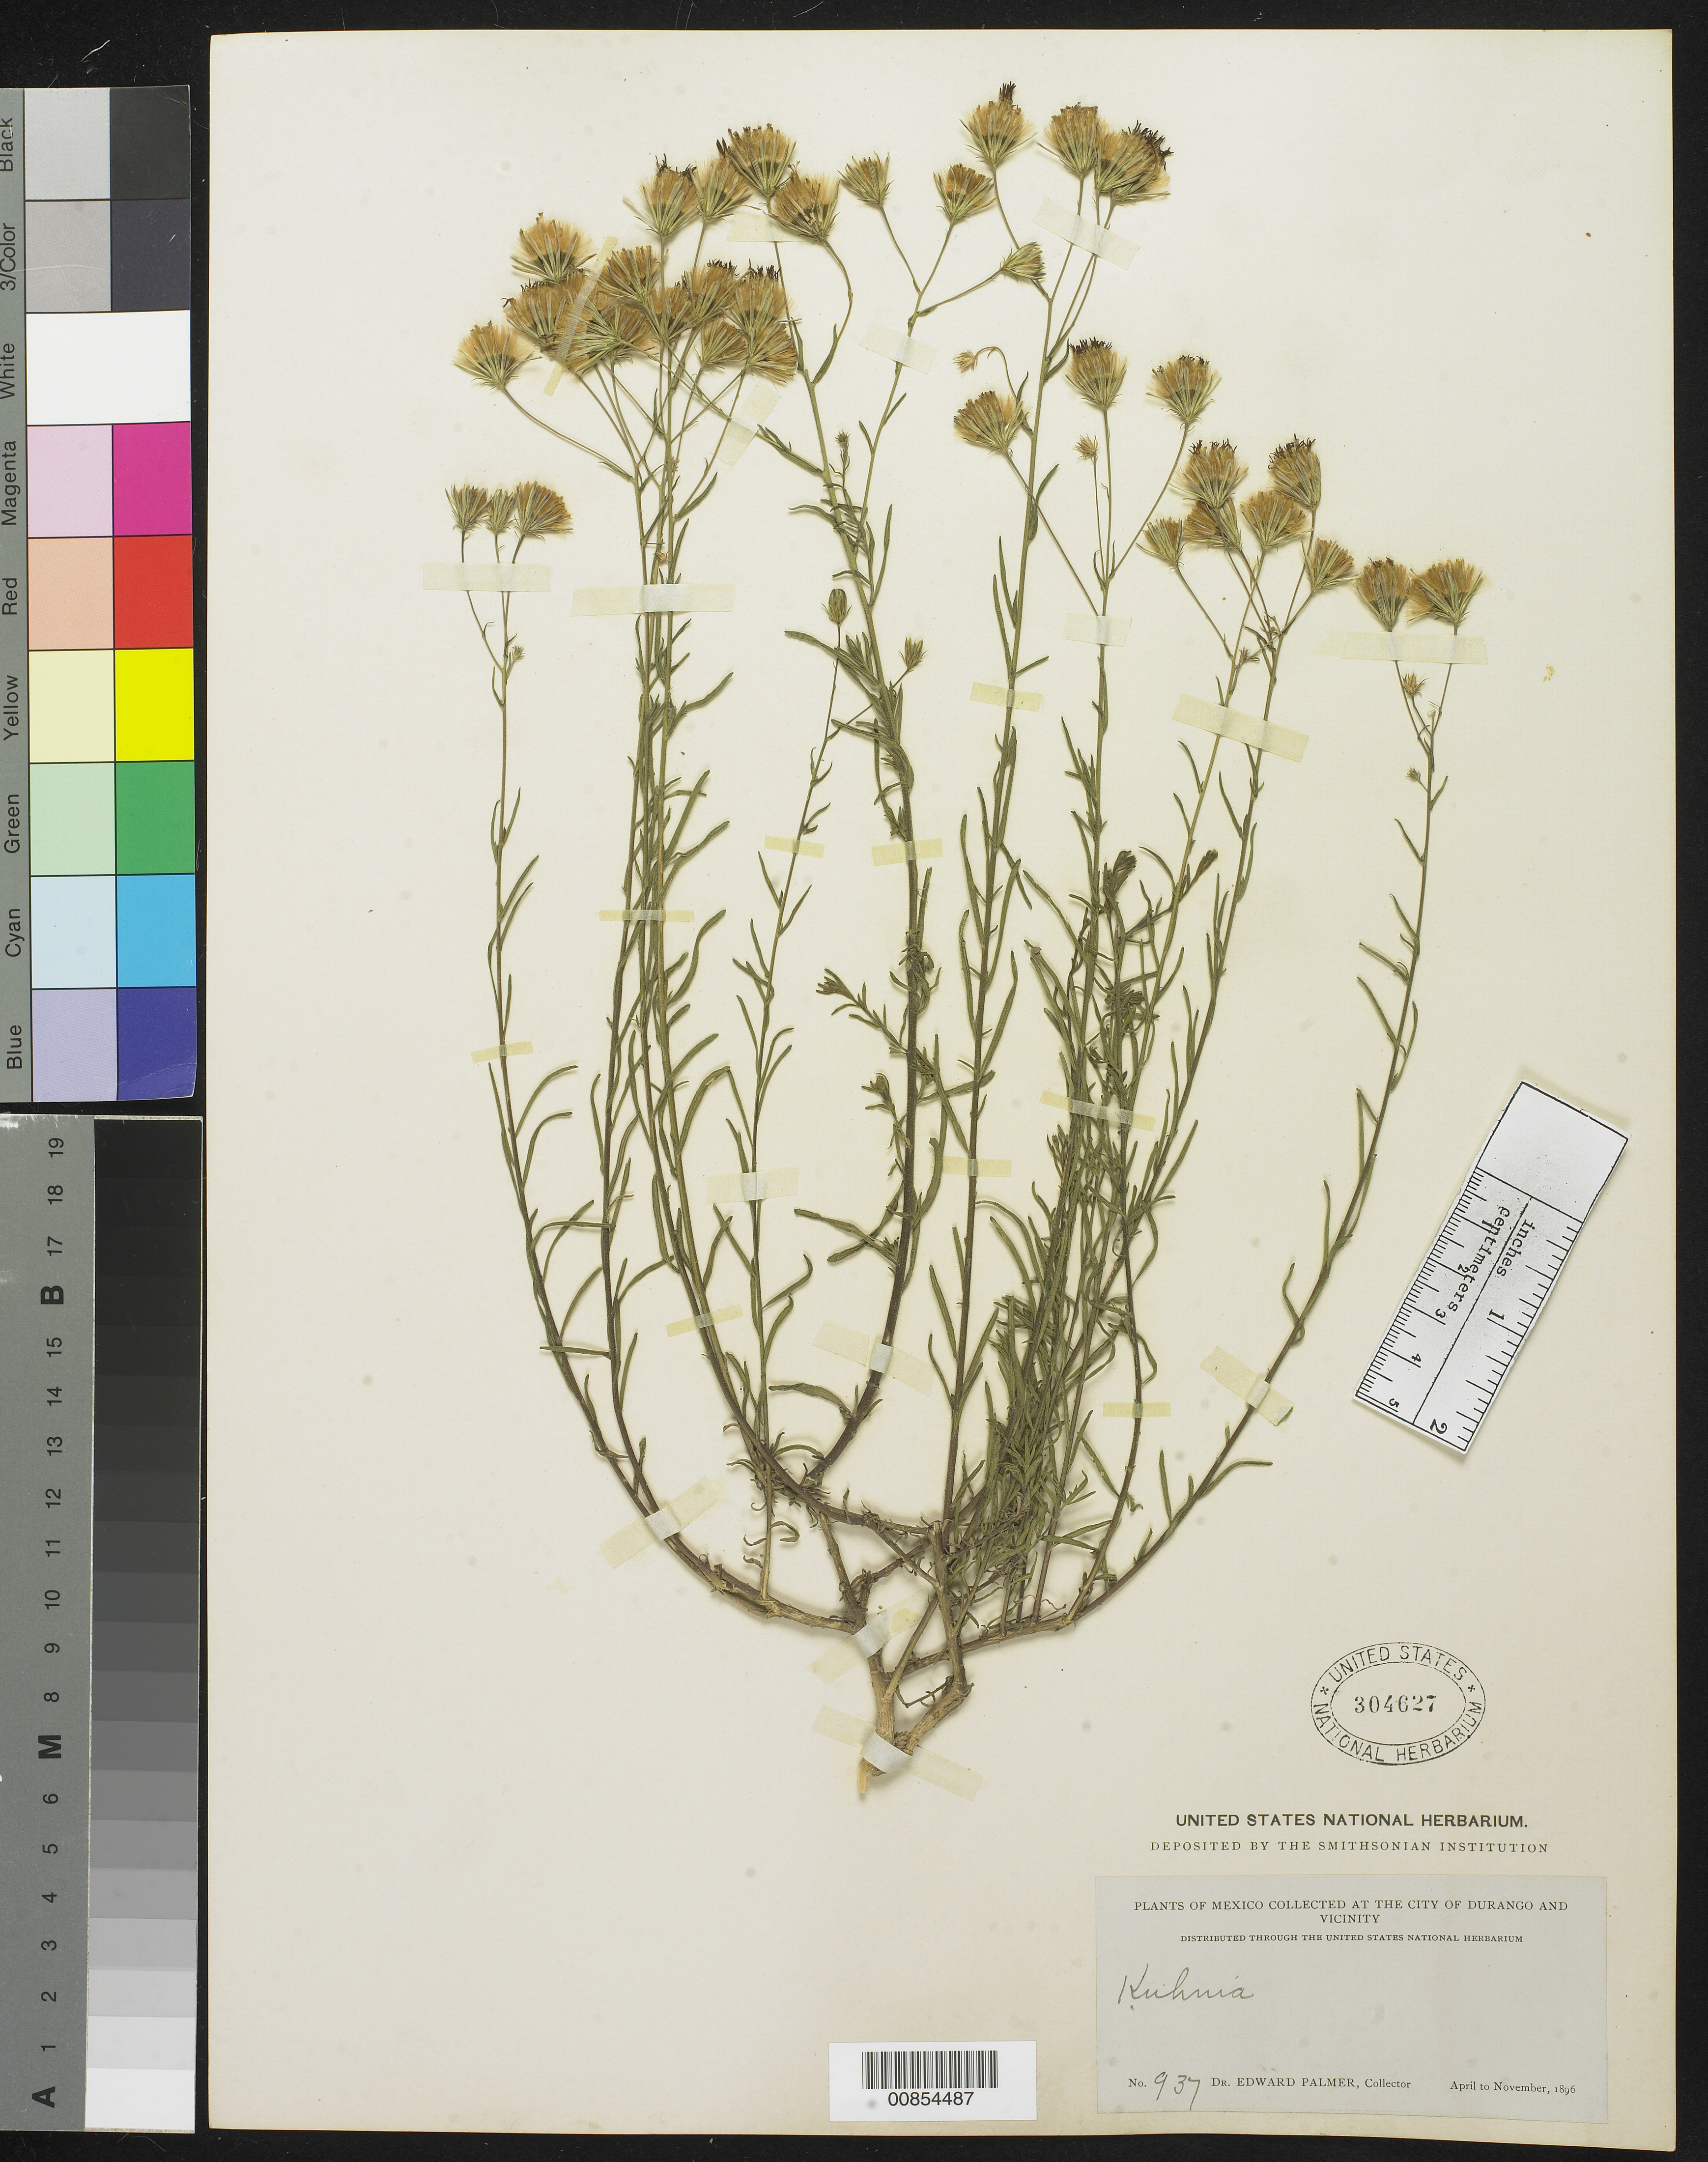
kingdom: Plantae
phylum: Tracheophyta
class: Magnoliopsida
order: Asterales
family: Asteraceae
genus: Brickellia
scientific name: Brickellia rosmarinifolia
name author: (Vent.) W.A. Weber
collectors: E. Palmer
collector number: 937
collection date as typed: Apr 1896 to -- Nov 1896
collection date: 1896-04/1896-11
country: Mexico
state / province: Durango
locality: City of Durango and vicinity.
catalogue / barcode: US 304627